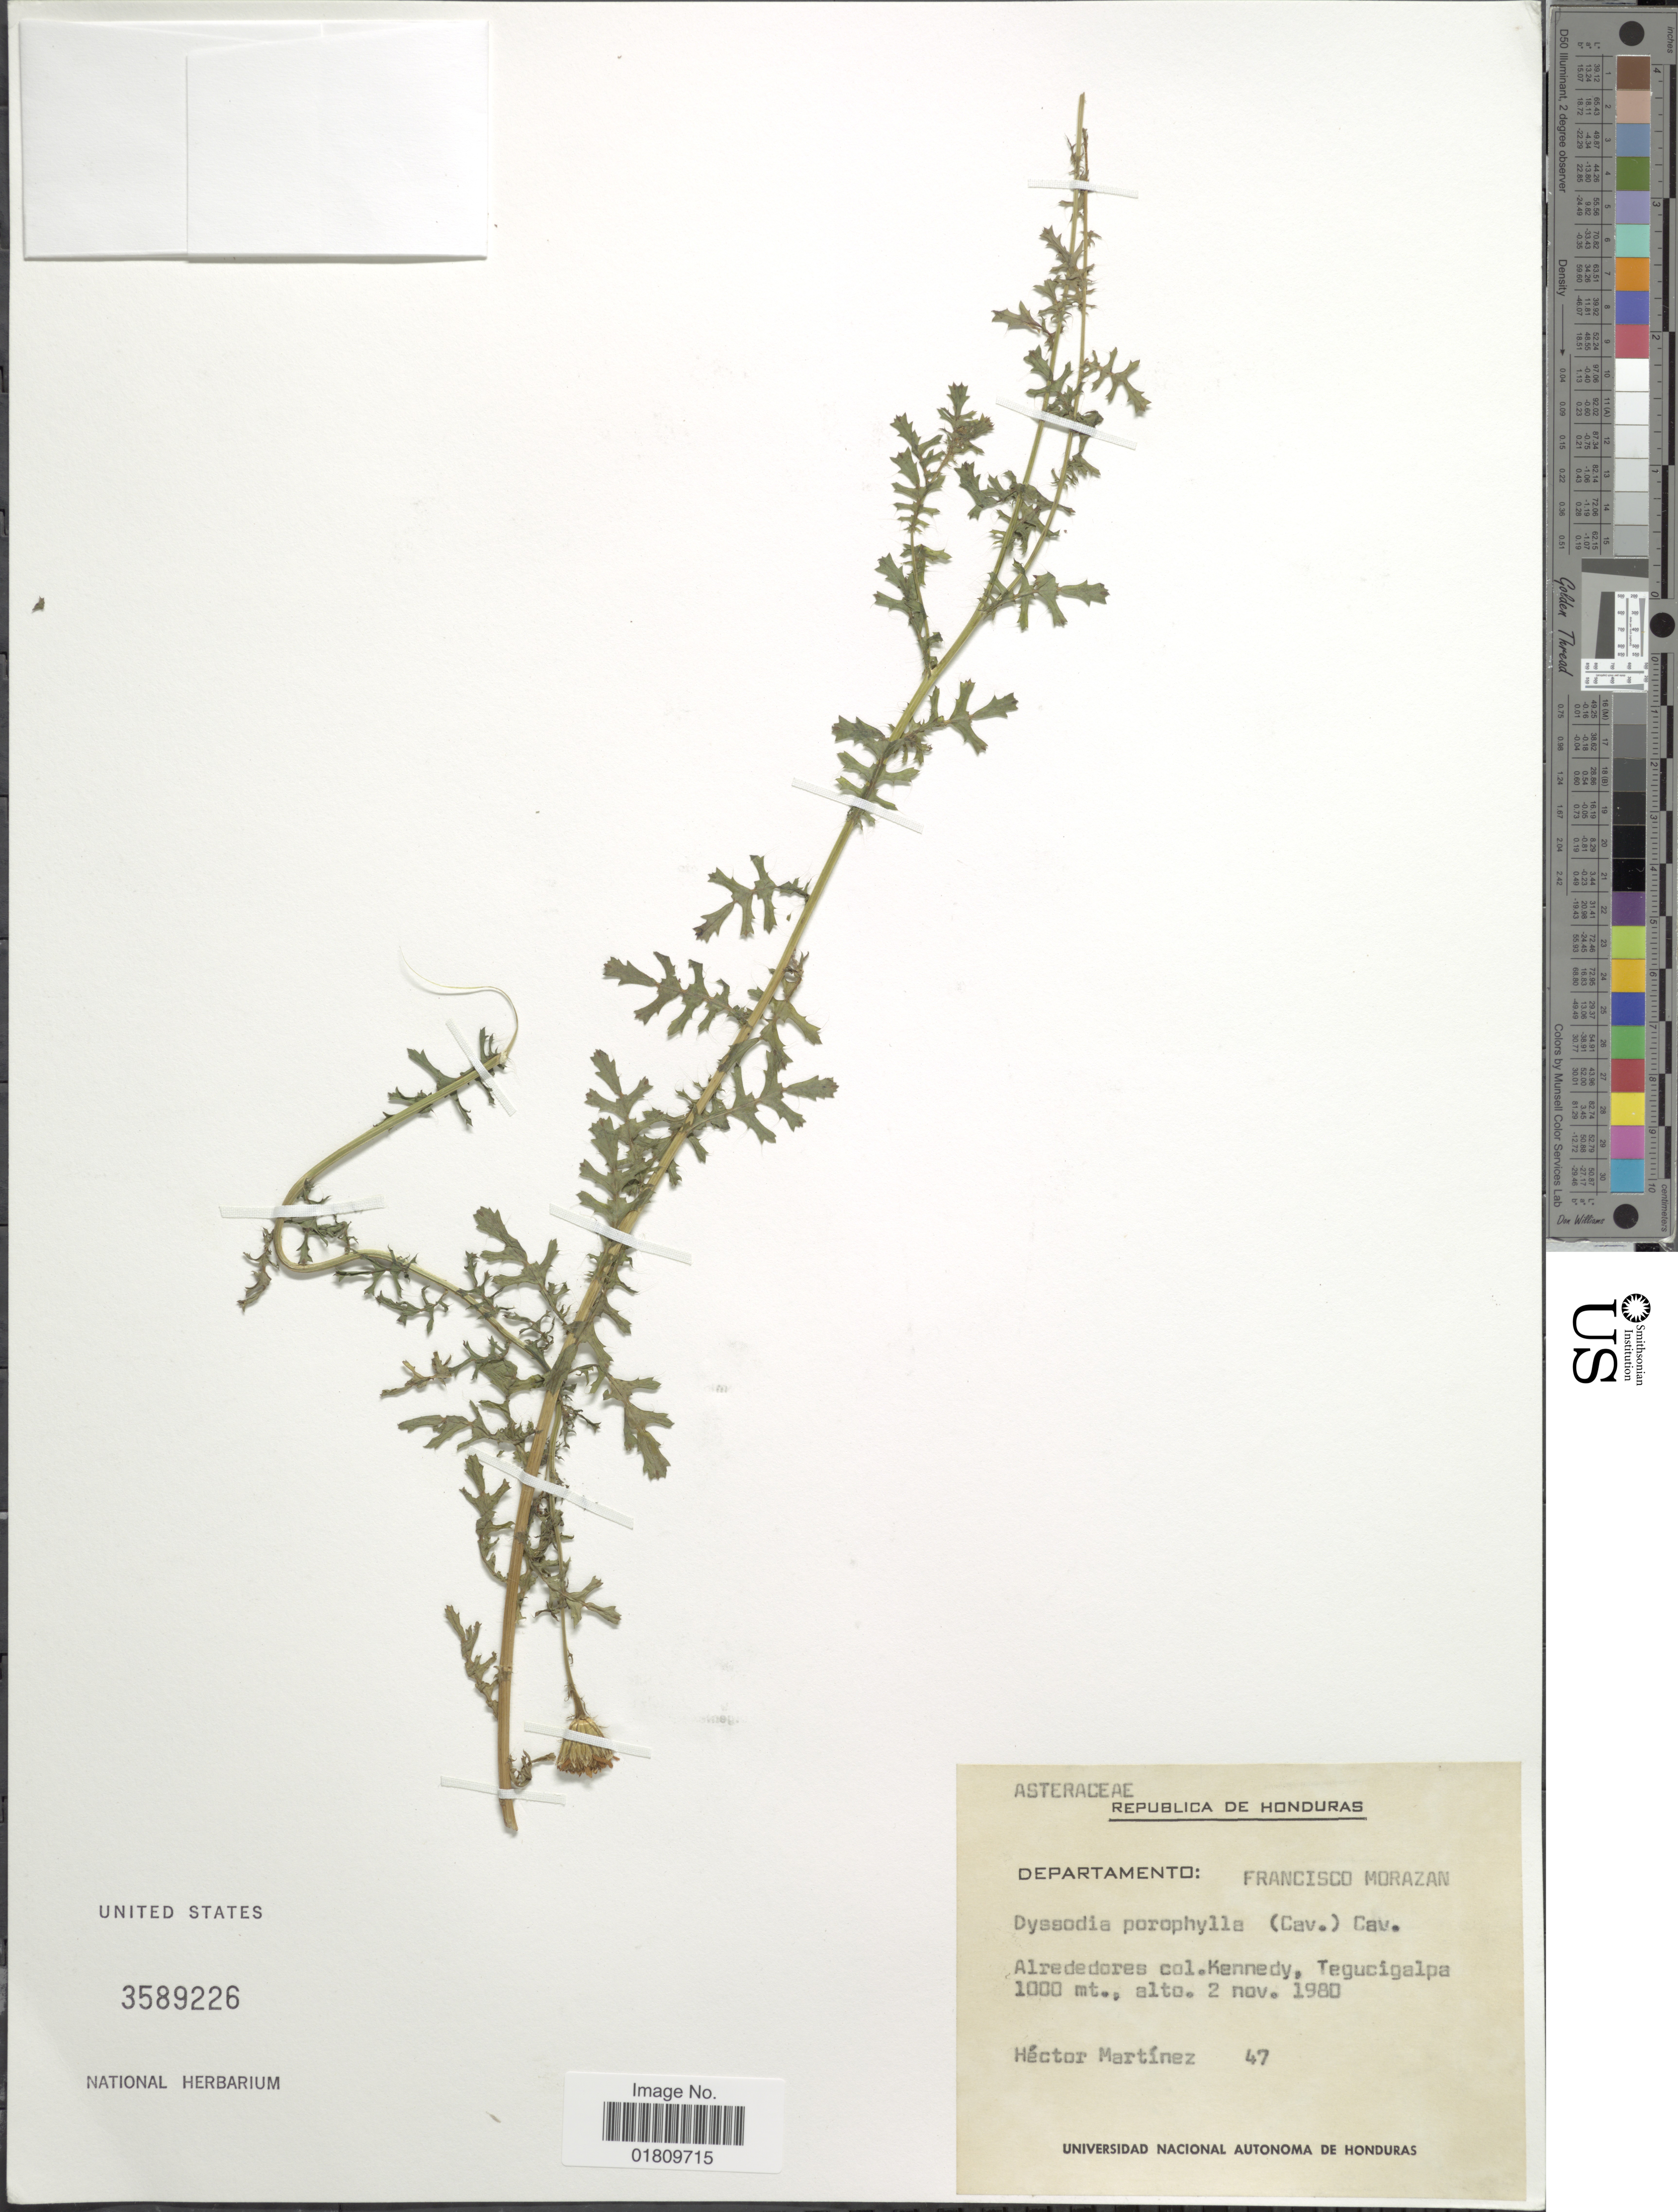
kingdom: Plantae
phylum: Tracheophyta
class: Magnoliopsida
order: Asterales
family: Asteraceae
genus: Dyssodia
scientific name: Dyssodia porophylla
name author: (Cav.) Cav.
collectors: H. Martínez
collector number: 47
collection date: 1980-11-02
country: Honduras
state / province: Fco. Morazán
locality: Alrededores col. Kennedy, Tegucigalpa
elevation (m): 1000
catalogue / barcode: US 3589226